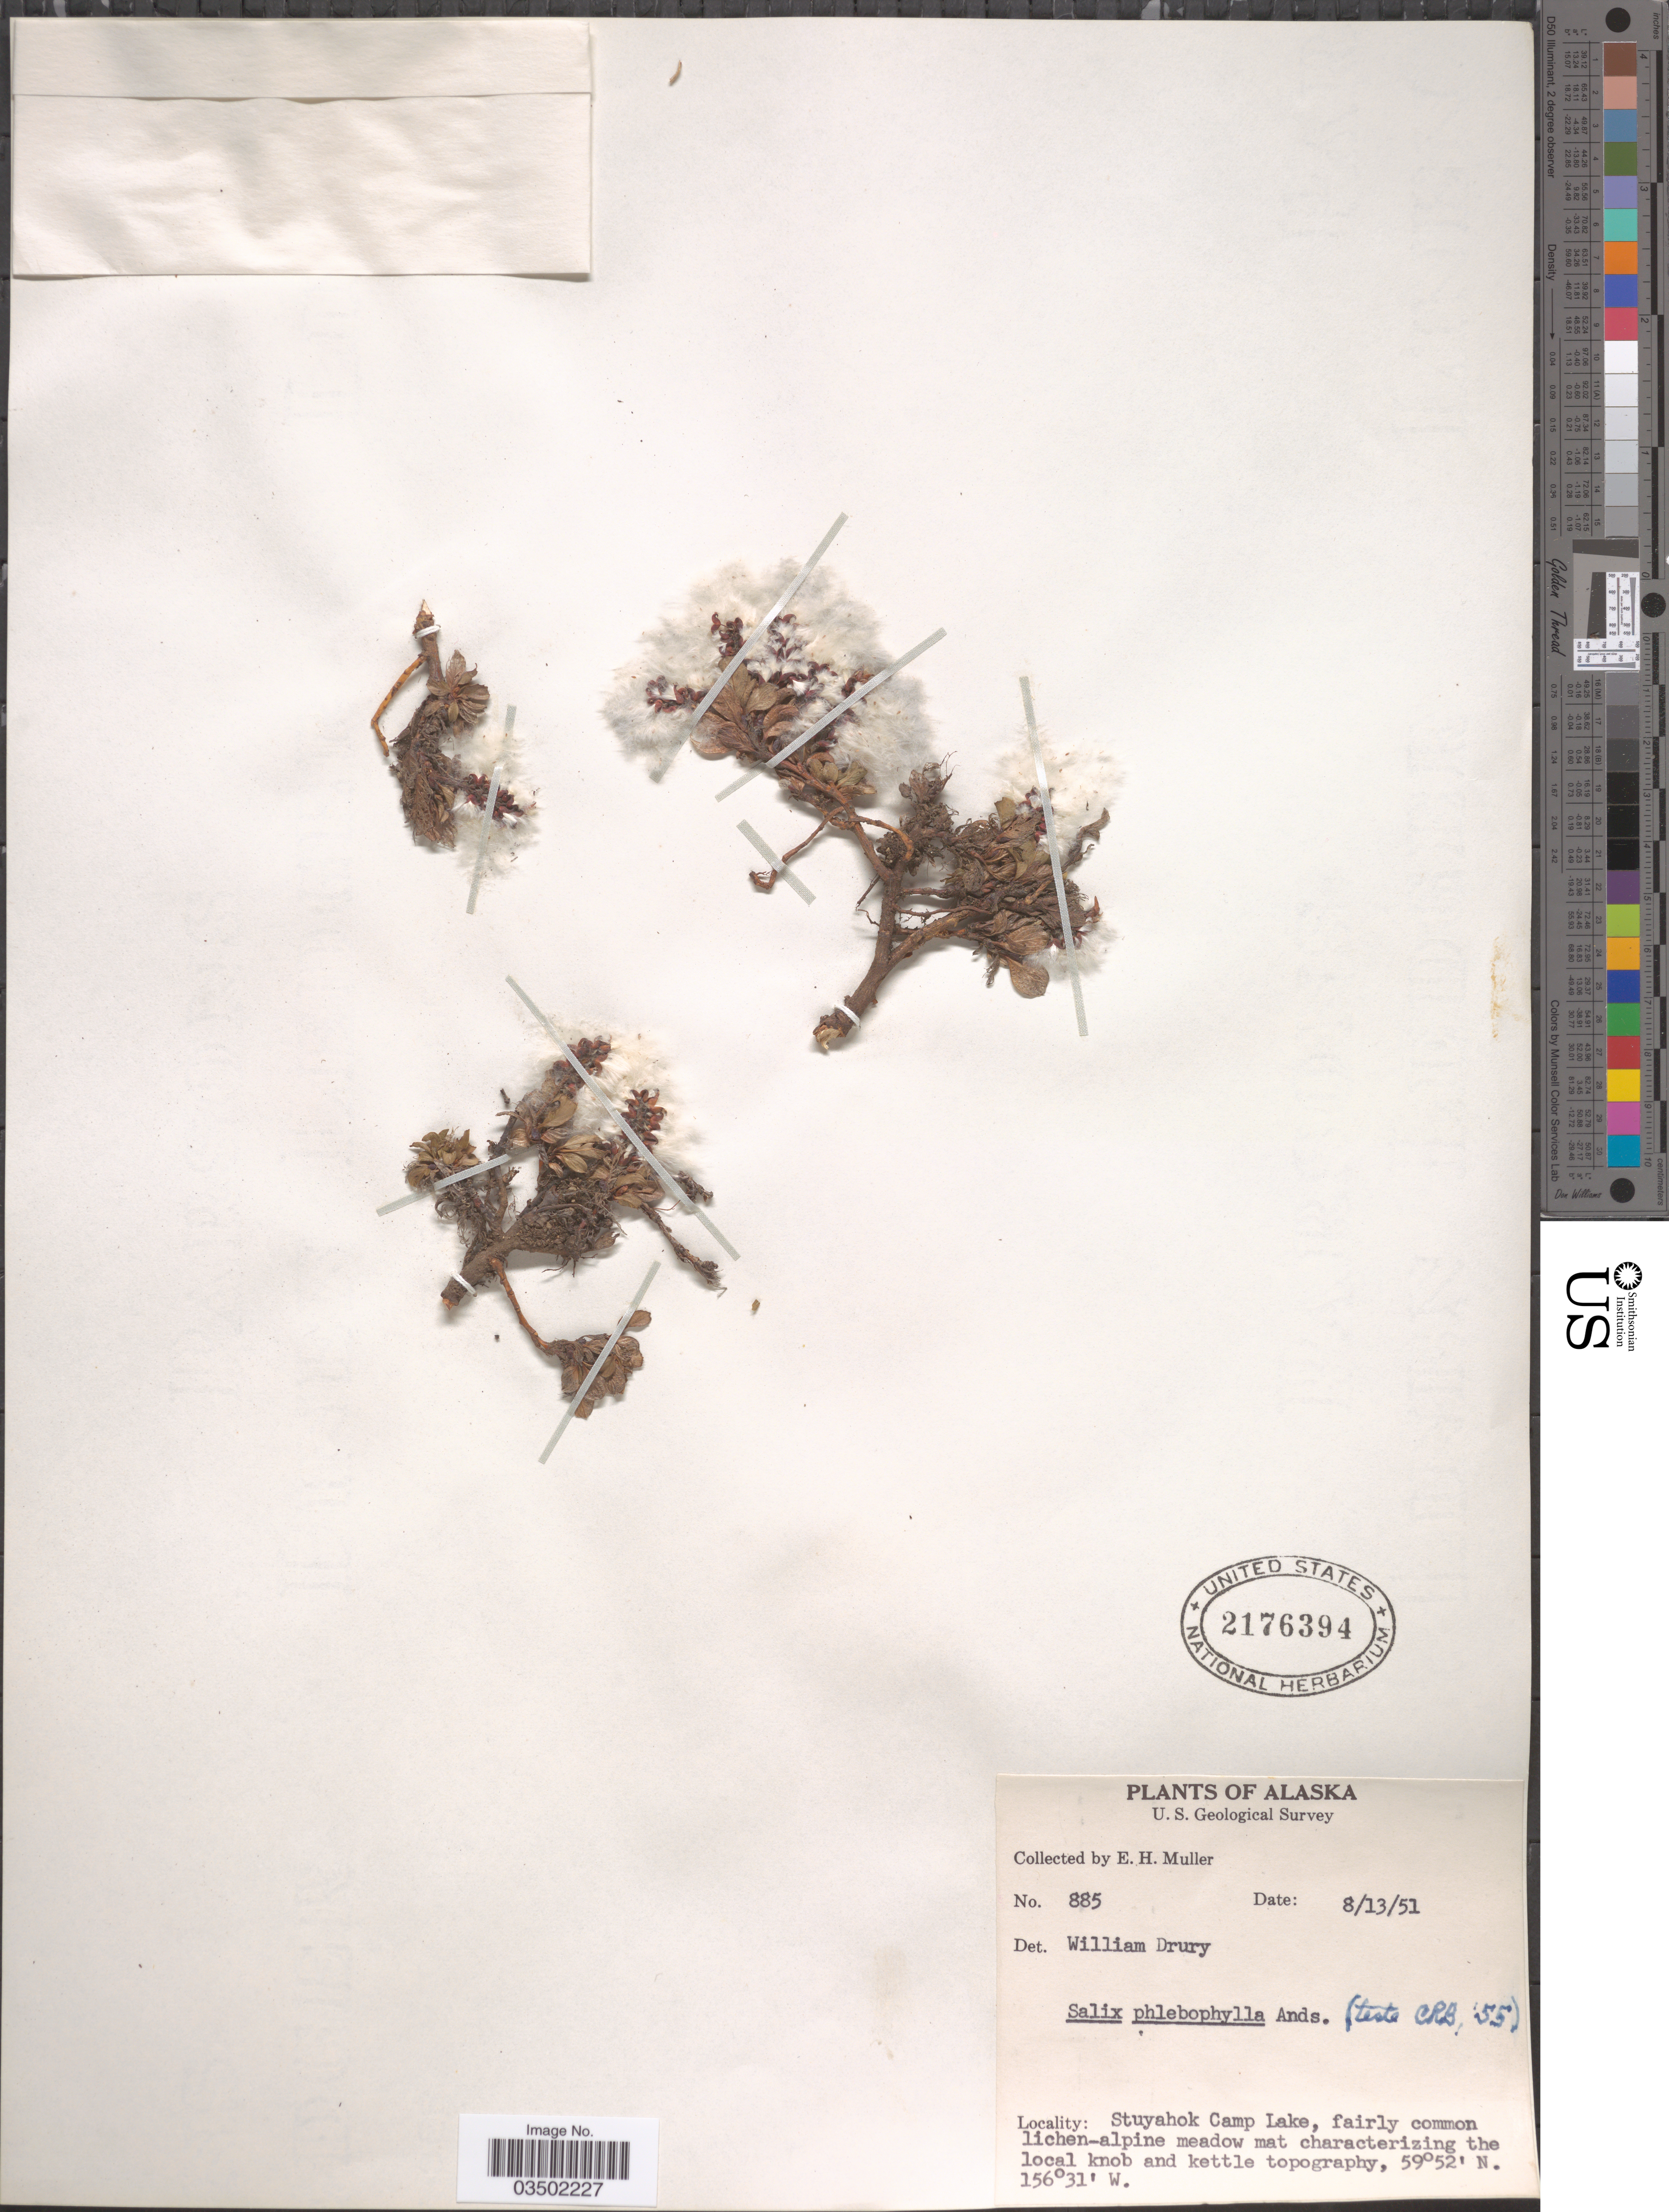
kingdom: Plantae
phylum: Tracheophyta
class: Magnoliopsida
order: Malpighiales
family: Salicaceae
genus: Salix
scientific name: Salix phlebophylla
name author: Andersson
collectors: E. H. Muller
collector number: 885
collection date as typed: Transcribed d/m/y: 13/8/51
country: United States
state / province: Alaska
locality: Stuyahok Camp Lake.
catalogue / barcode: US 2176394